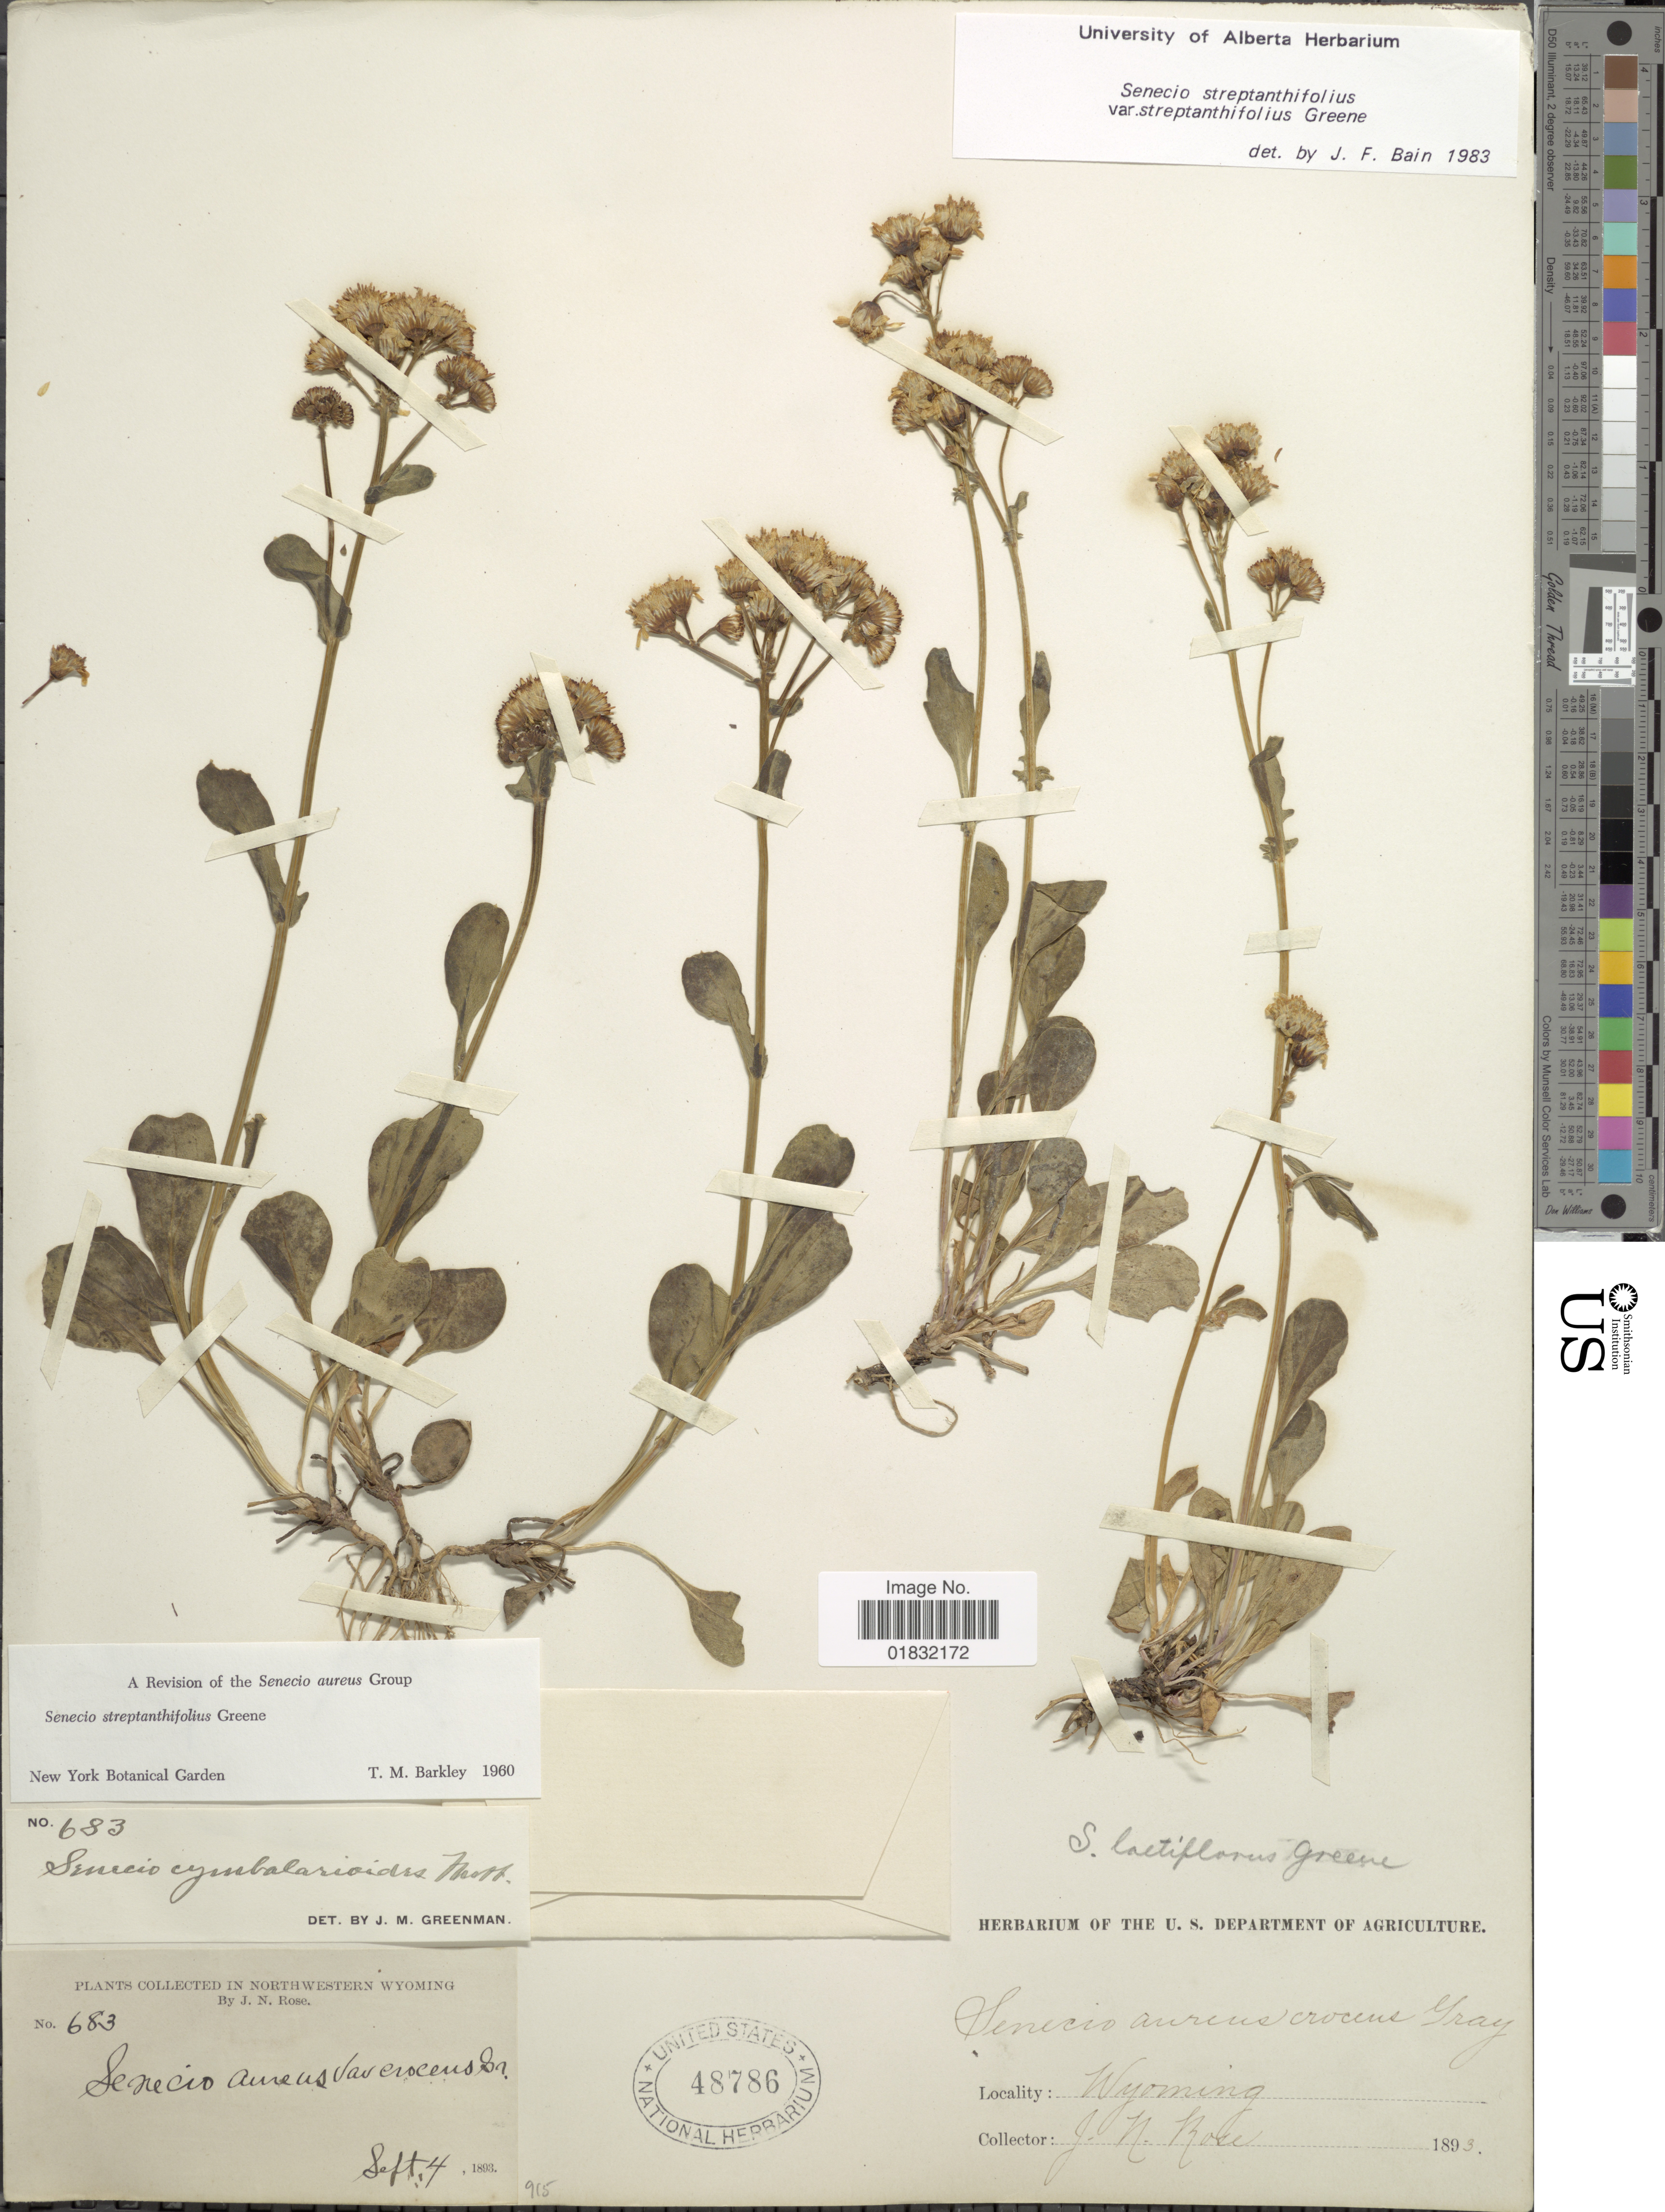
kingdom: Plantae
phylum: Tracheophyta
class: Magnoliopsida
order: Asterales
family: Asteraceae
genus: Packera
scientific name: Packera streptanthifolia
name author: (Greene) W.A. Weber & Á. Löve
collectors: J. N. Rose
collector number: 683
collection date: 1893-09-04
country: United States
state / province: Wyoming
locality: Northwestern Wyoming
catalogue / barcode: US 48786